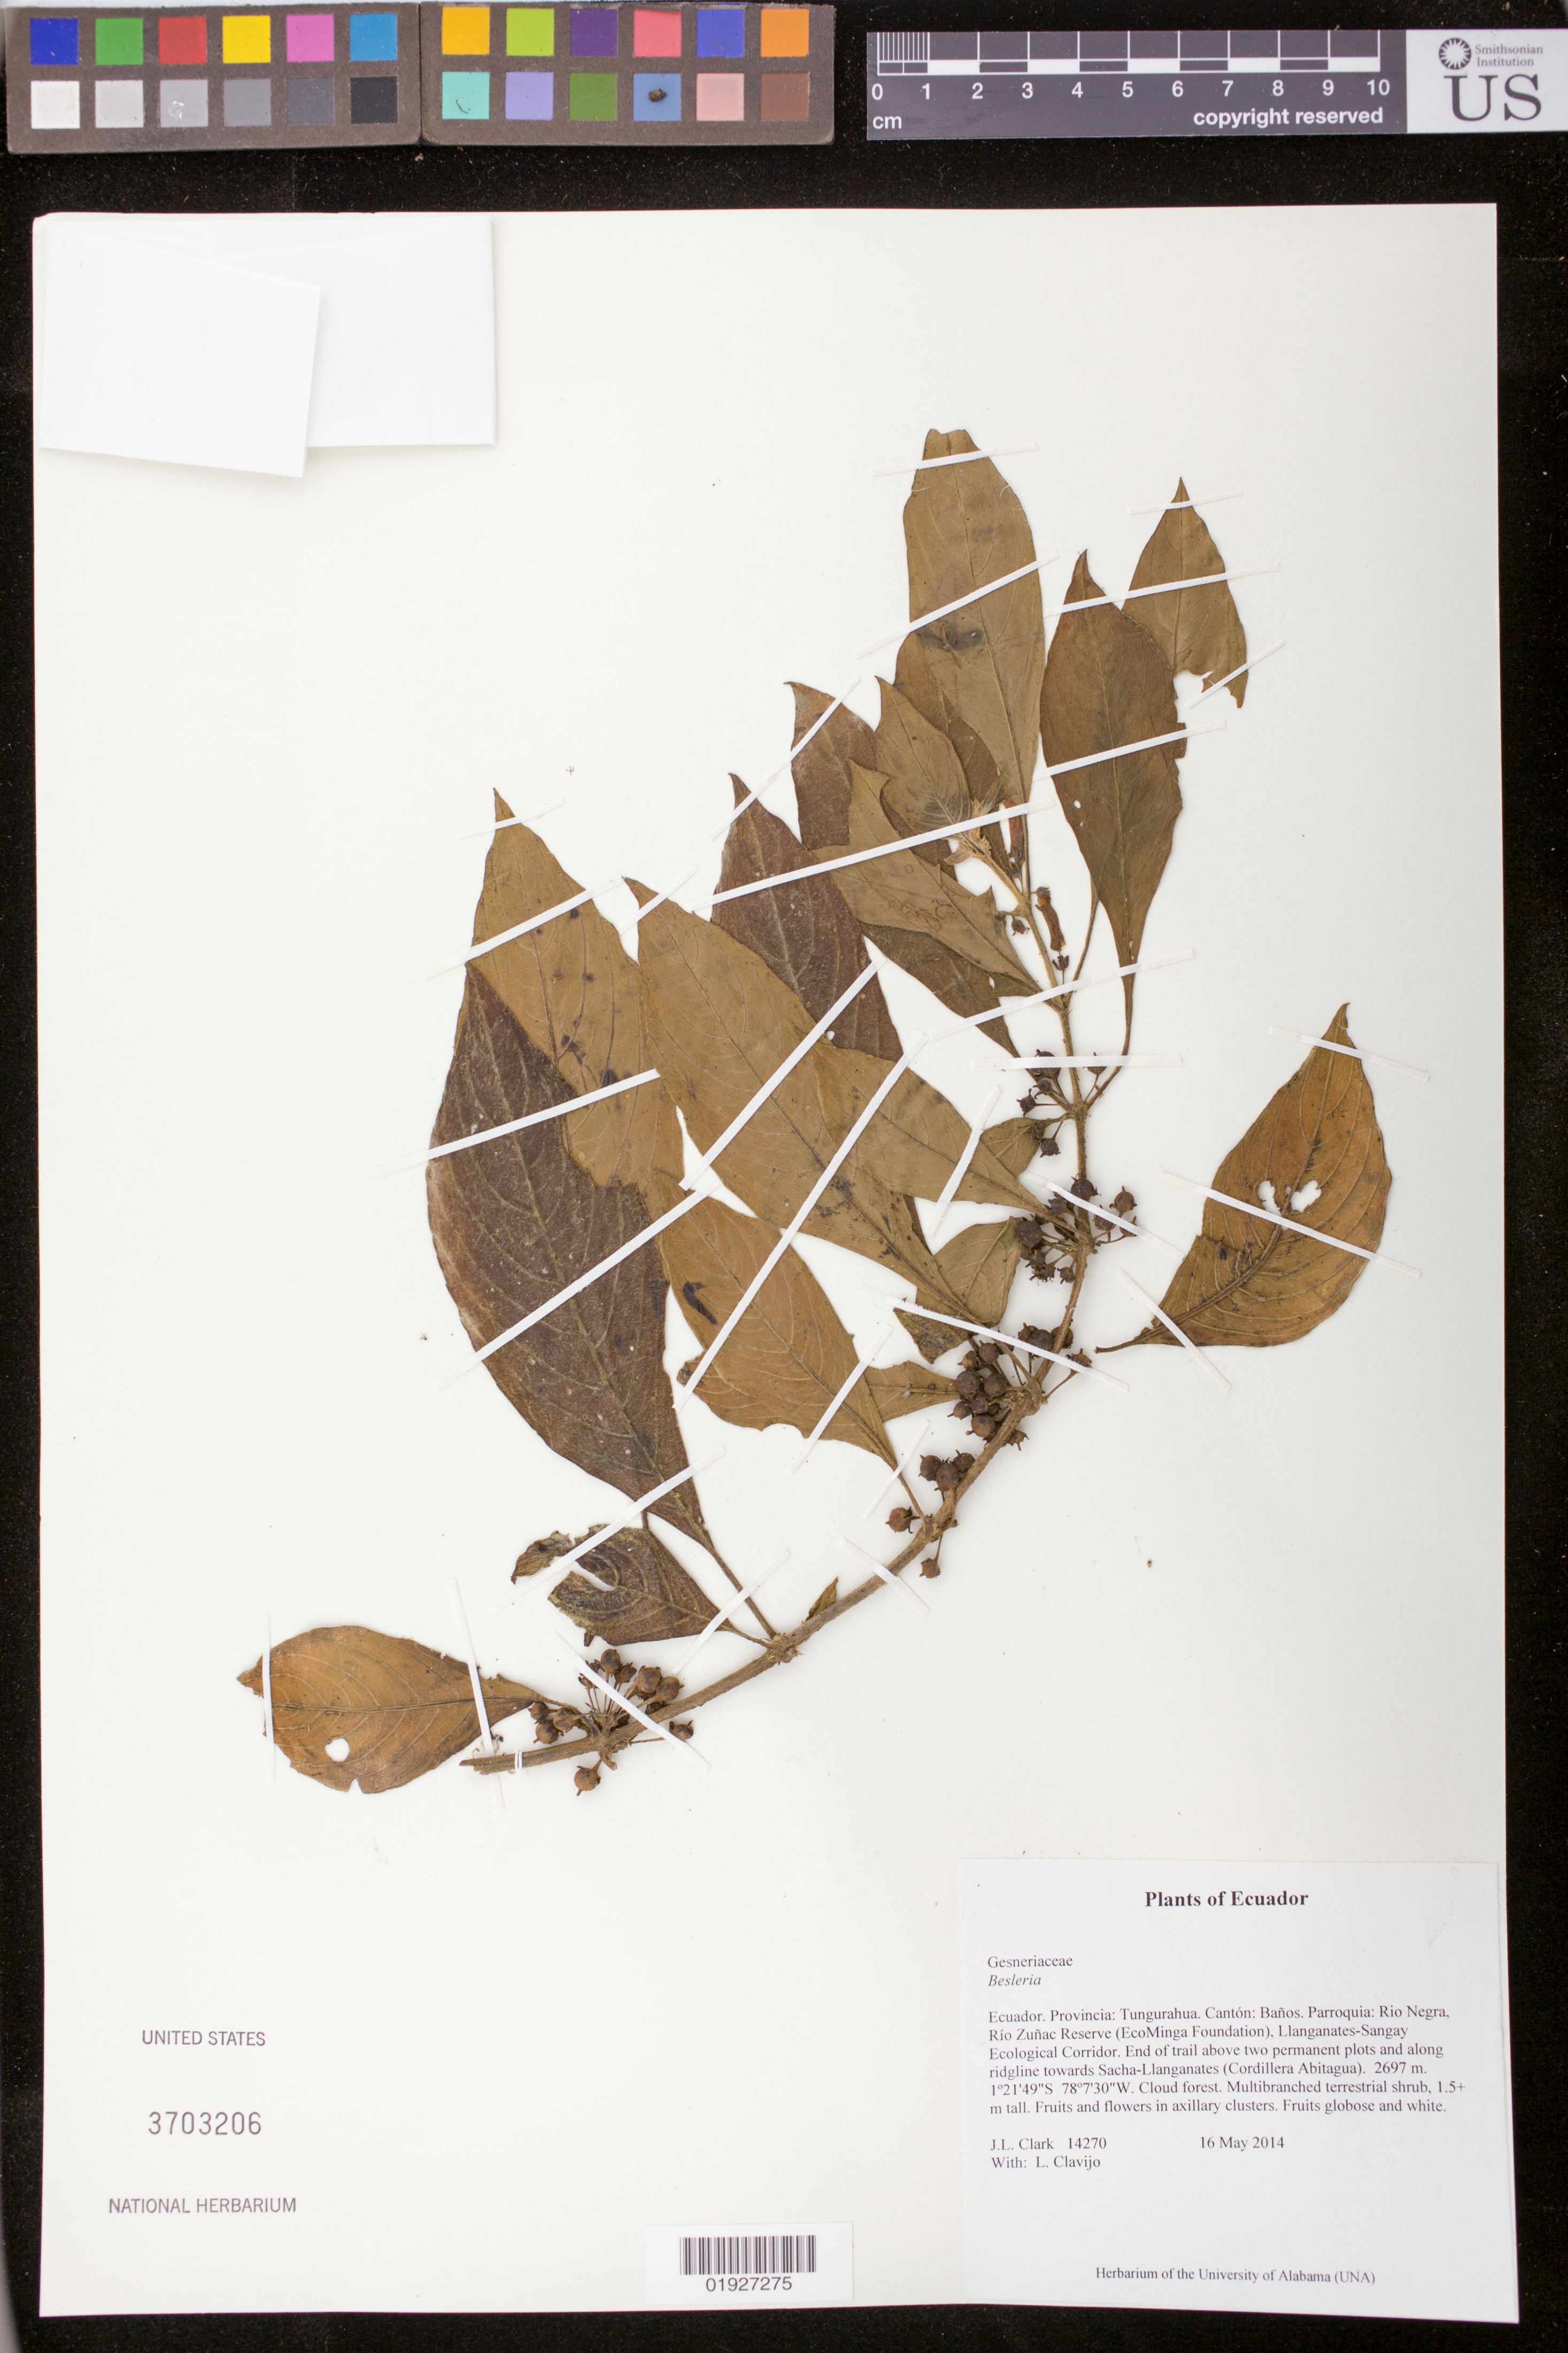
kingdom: Plantae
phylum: Tracheophyta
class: Magnoliopsida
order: Lamiales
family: Gesneriaceae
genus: Besleria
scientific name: Besleria sp.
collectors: J. L. Clark & L. Clavijo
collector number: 14270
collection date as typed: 16 May 2014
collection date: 2014-05-16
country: Ecuador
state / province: Tungurahua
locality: Canton: Banos. Parroquia: Rio Negra, Rio Zunac Reserve (EcoMinga Foundation), Llanganates-Sangay Ecological Corridor. End of trail above two permanent plots and along ridgeline towards Sacha-Llanganates (Cordillera Abitagua).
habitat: Cloud forest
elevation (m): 2697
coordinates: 1 21 49 S, 78 7 30 W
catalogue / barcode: US 3703206